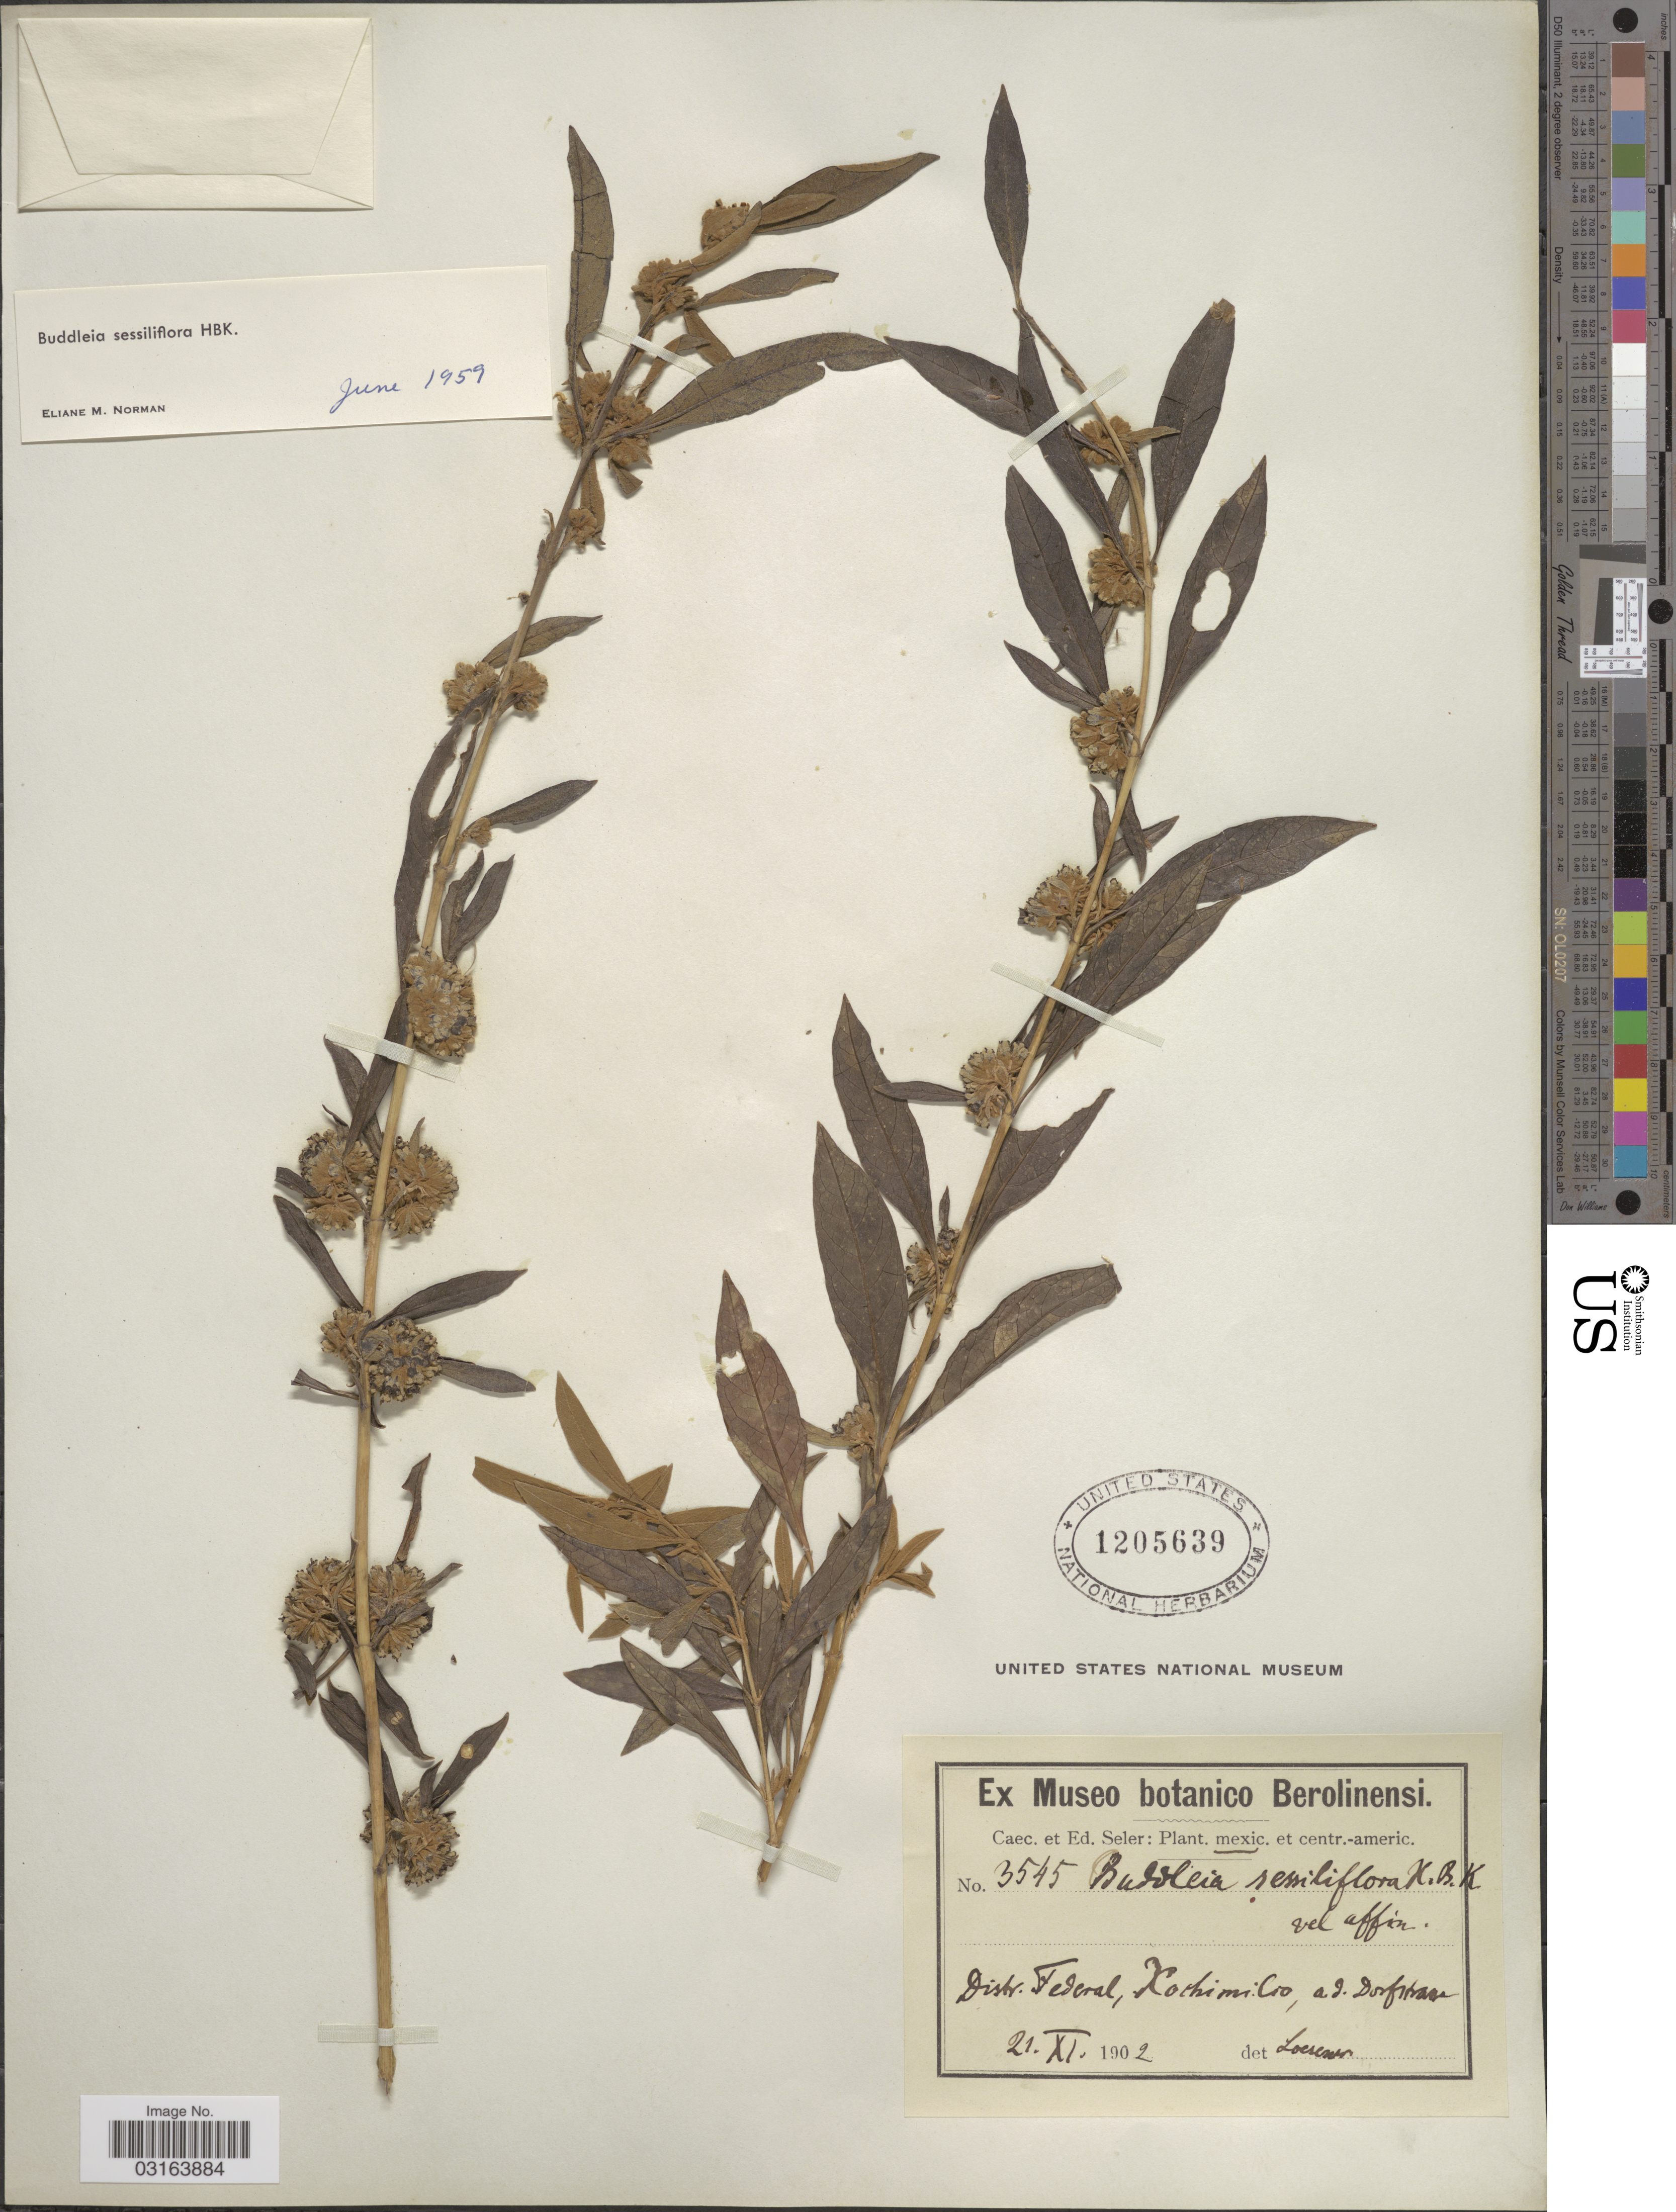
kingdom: Plantae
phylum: Tracheophyta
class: Magnoliopsida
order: Lamiales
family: Scrophulariaceae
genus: Buddleja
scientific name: Buddleja sessiliflora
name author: Kunth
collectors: C. Seler & E. G. Seler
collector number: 3545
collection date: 1902-11-21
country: Mexico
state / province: Distrito Federal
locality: Distr. Federal, Xochimilco, a.d. Dorfstrasse.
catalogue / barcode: US 1205639